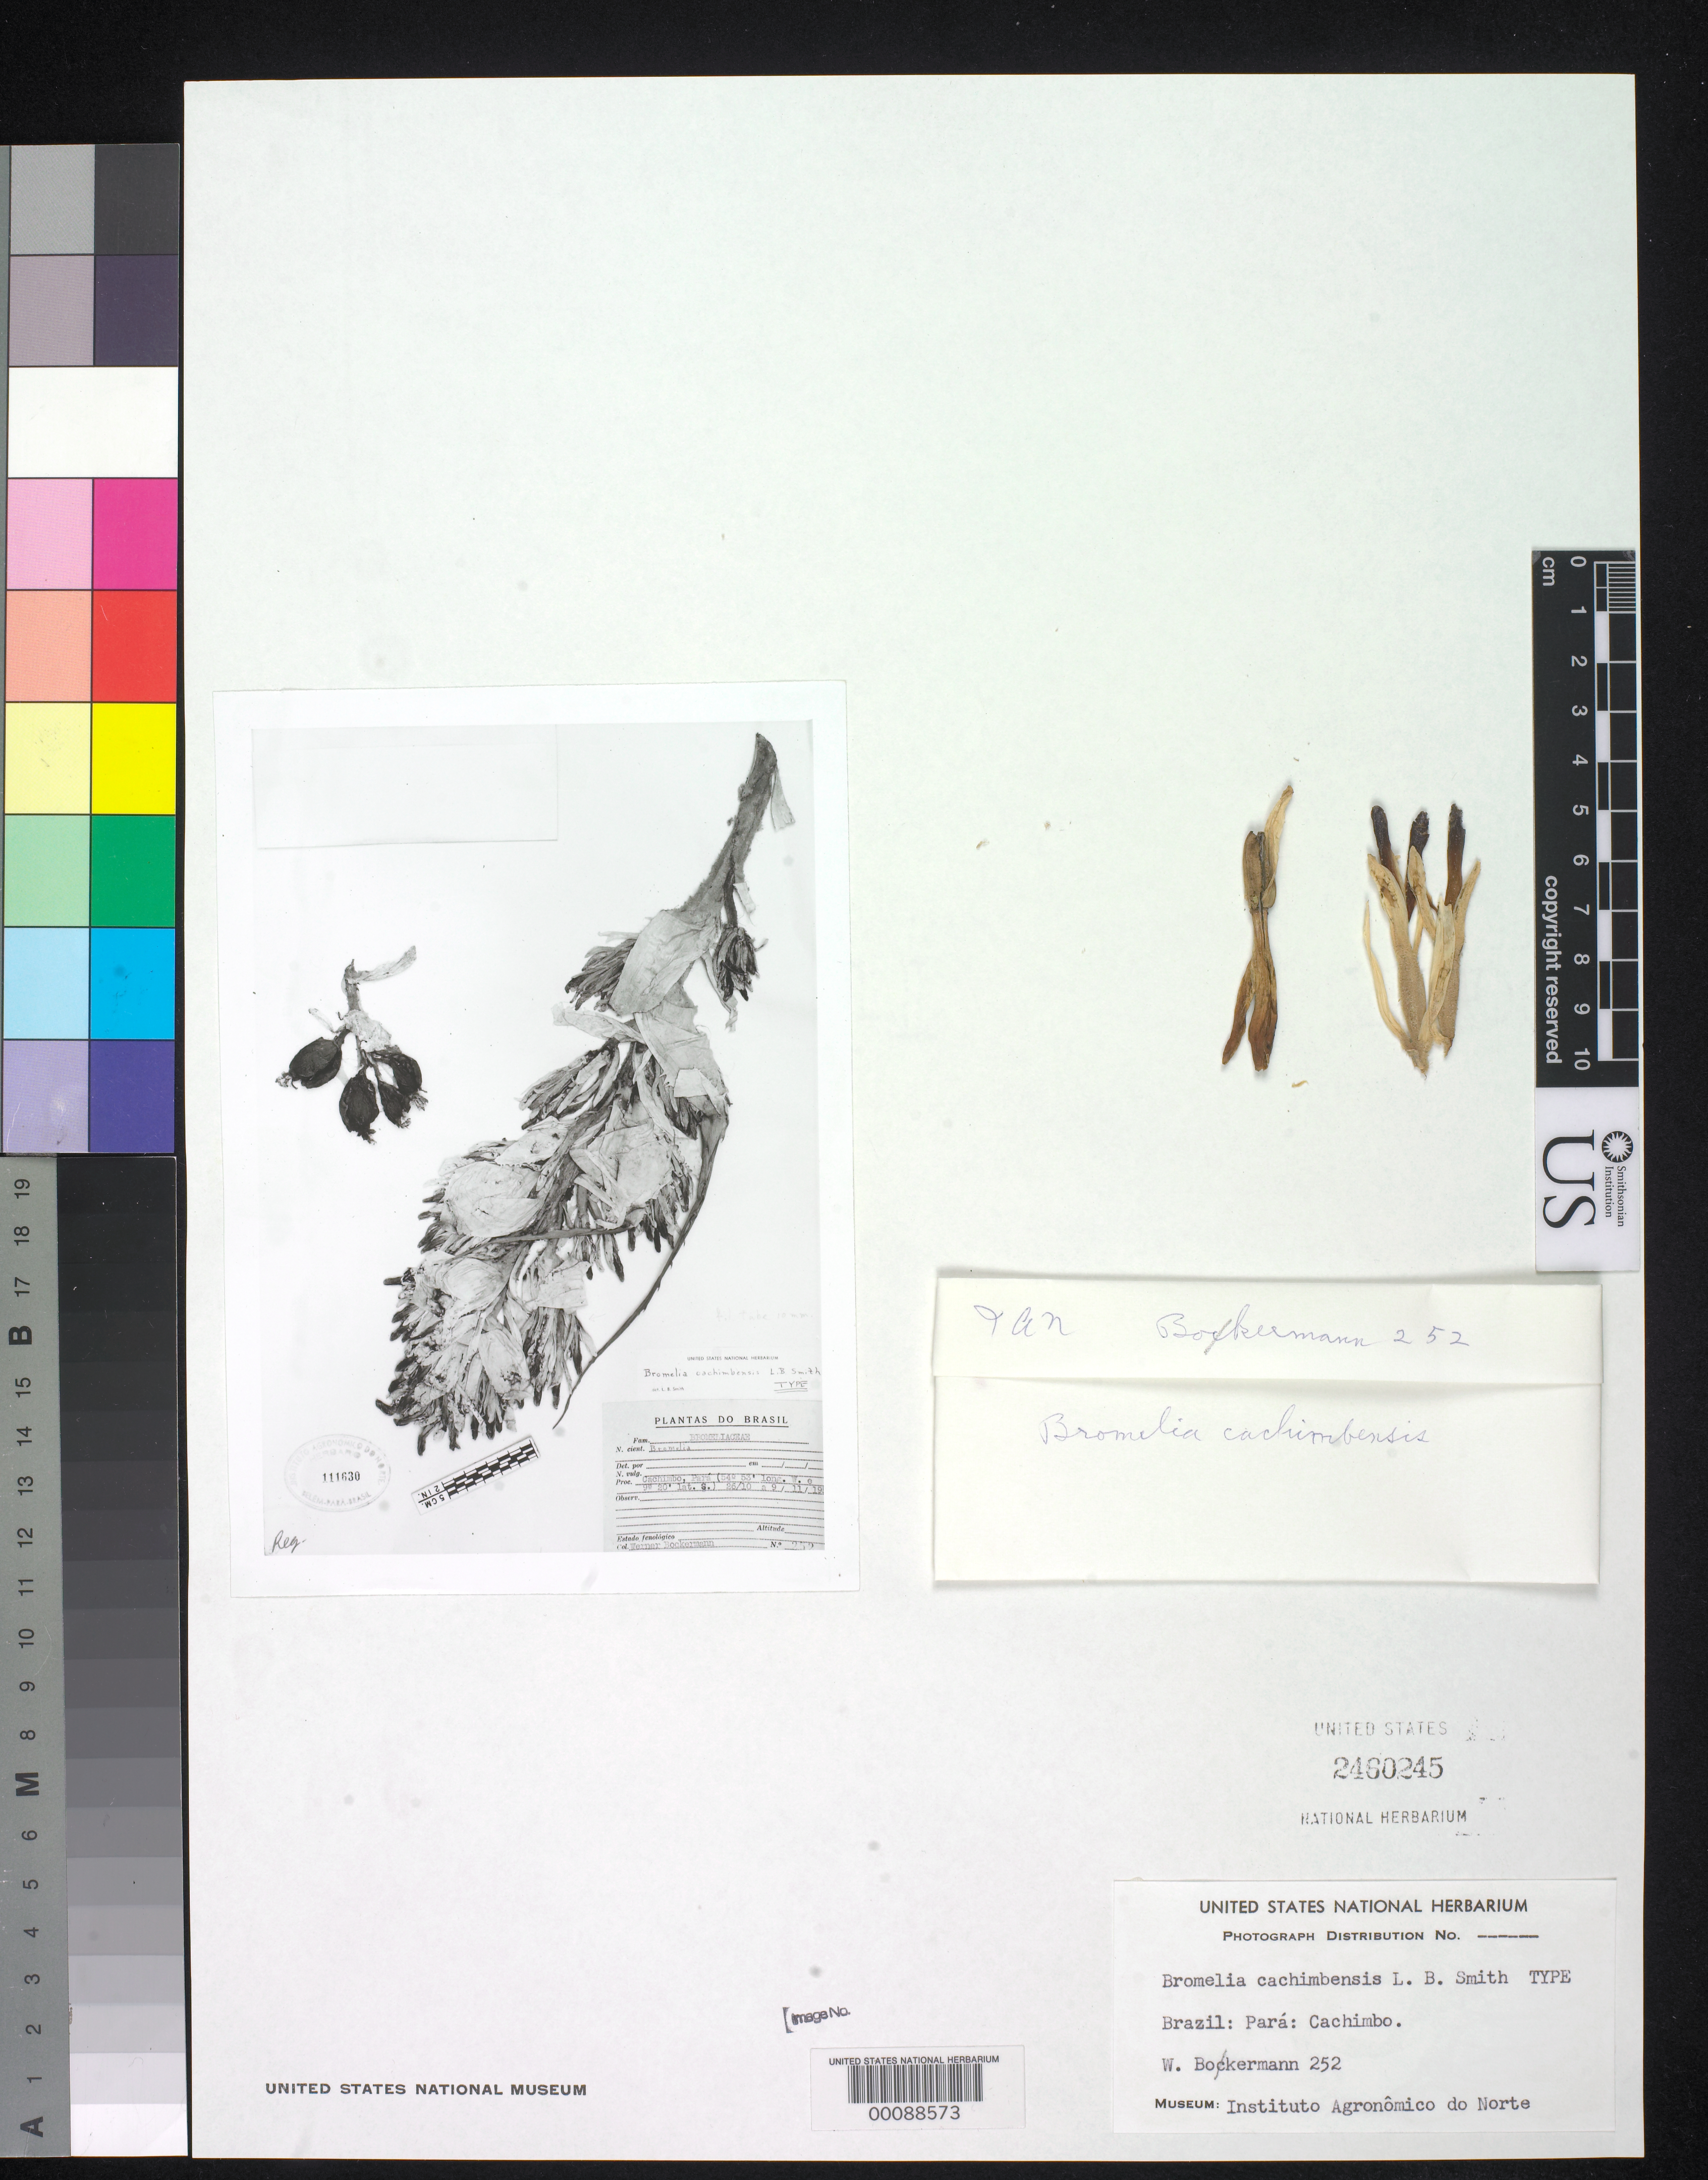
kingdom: Plantae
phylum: Tracheophyta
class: Liliopsida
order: Poales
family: Bromeliaceae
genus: Bromelia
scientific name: Bromelia cachimbensis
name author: L.B. Sm.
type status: Isotype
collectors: W. Bockermann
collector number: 252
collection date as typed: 09 Nov 1955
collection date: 1955-11-09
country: Brazil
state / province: Pará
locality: Cachimbo.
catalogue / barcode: US 2460245